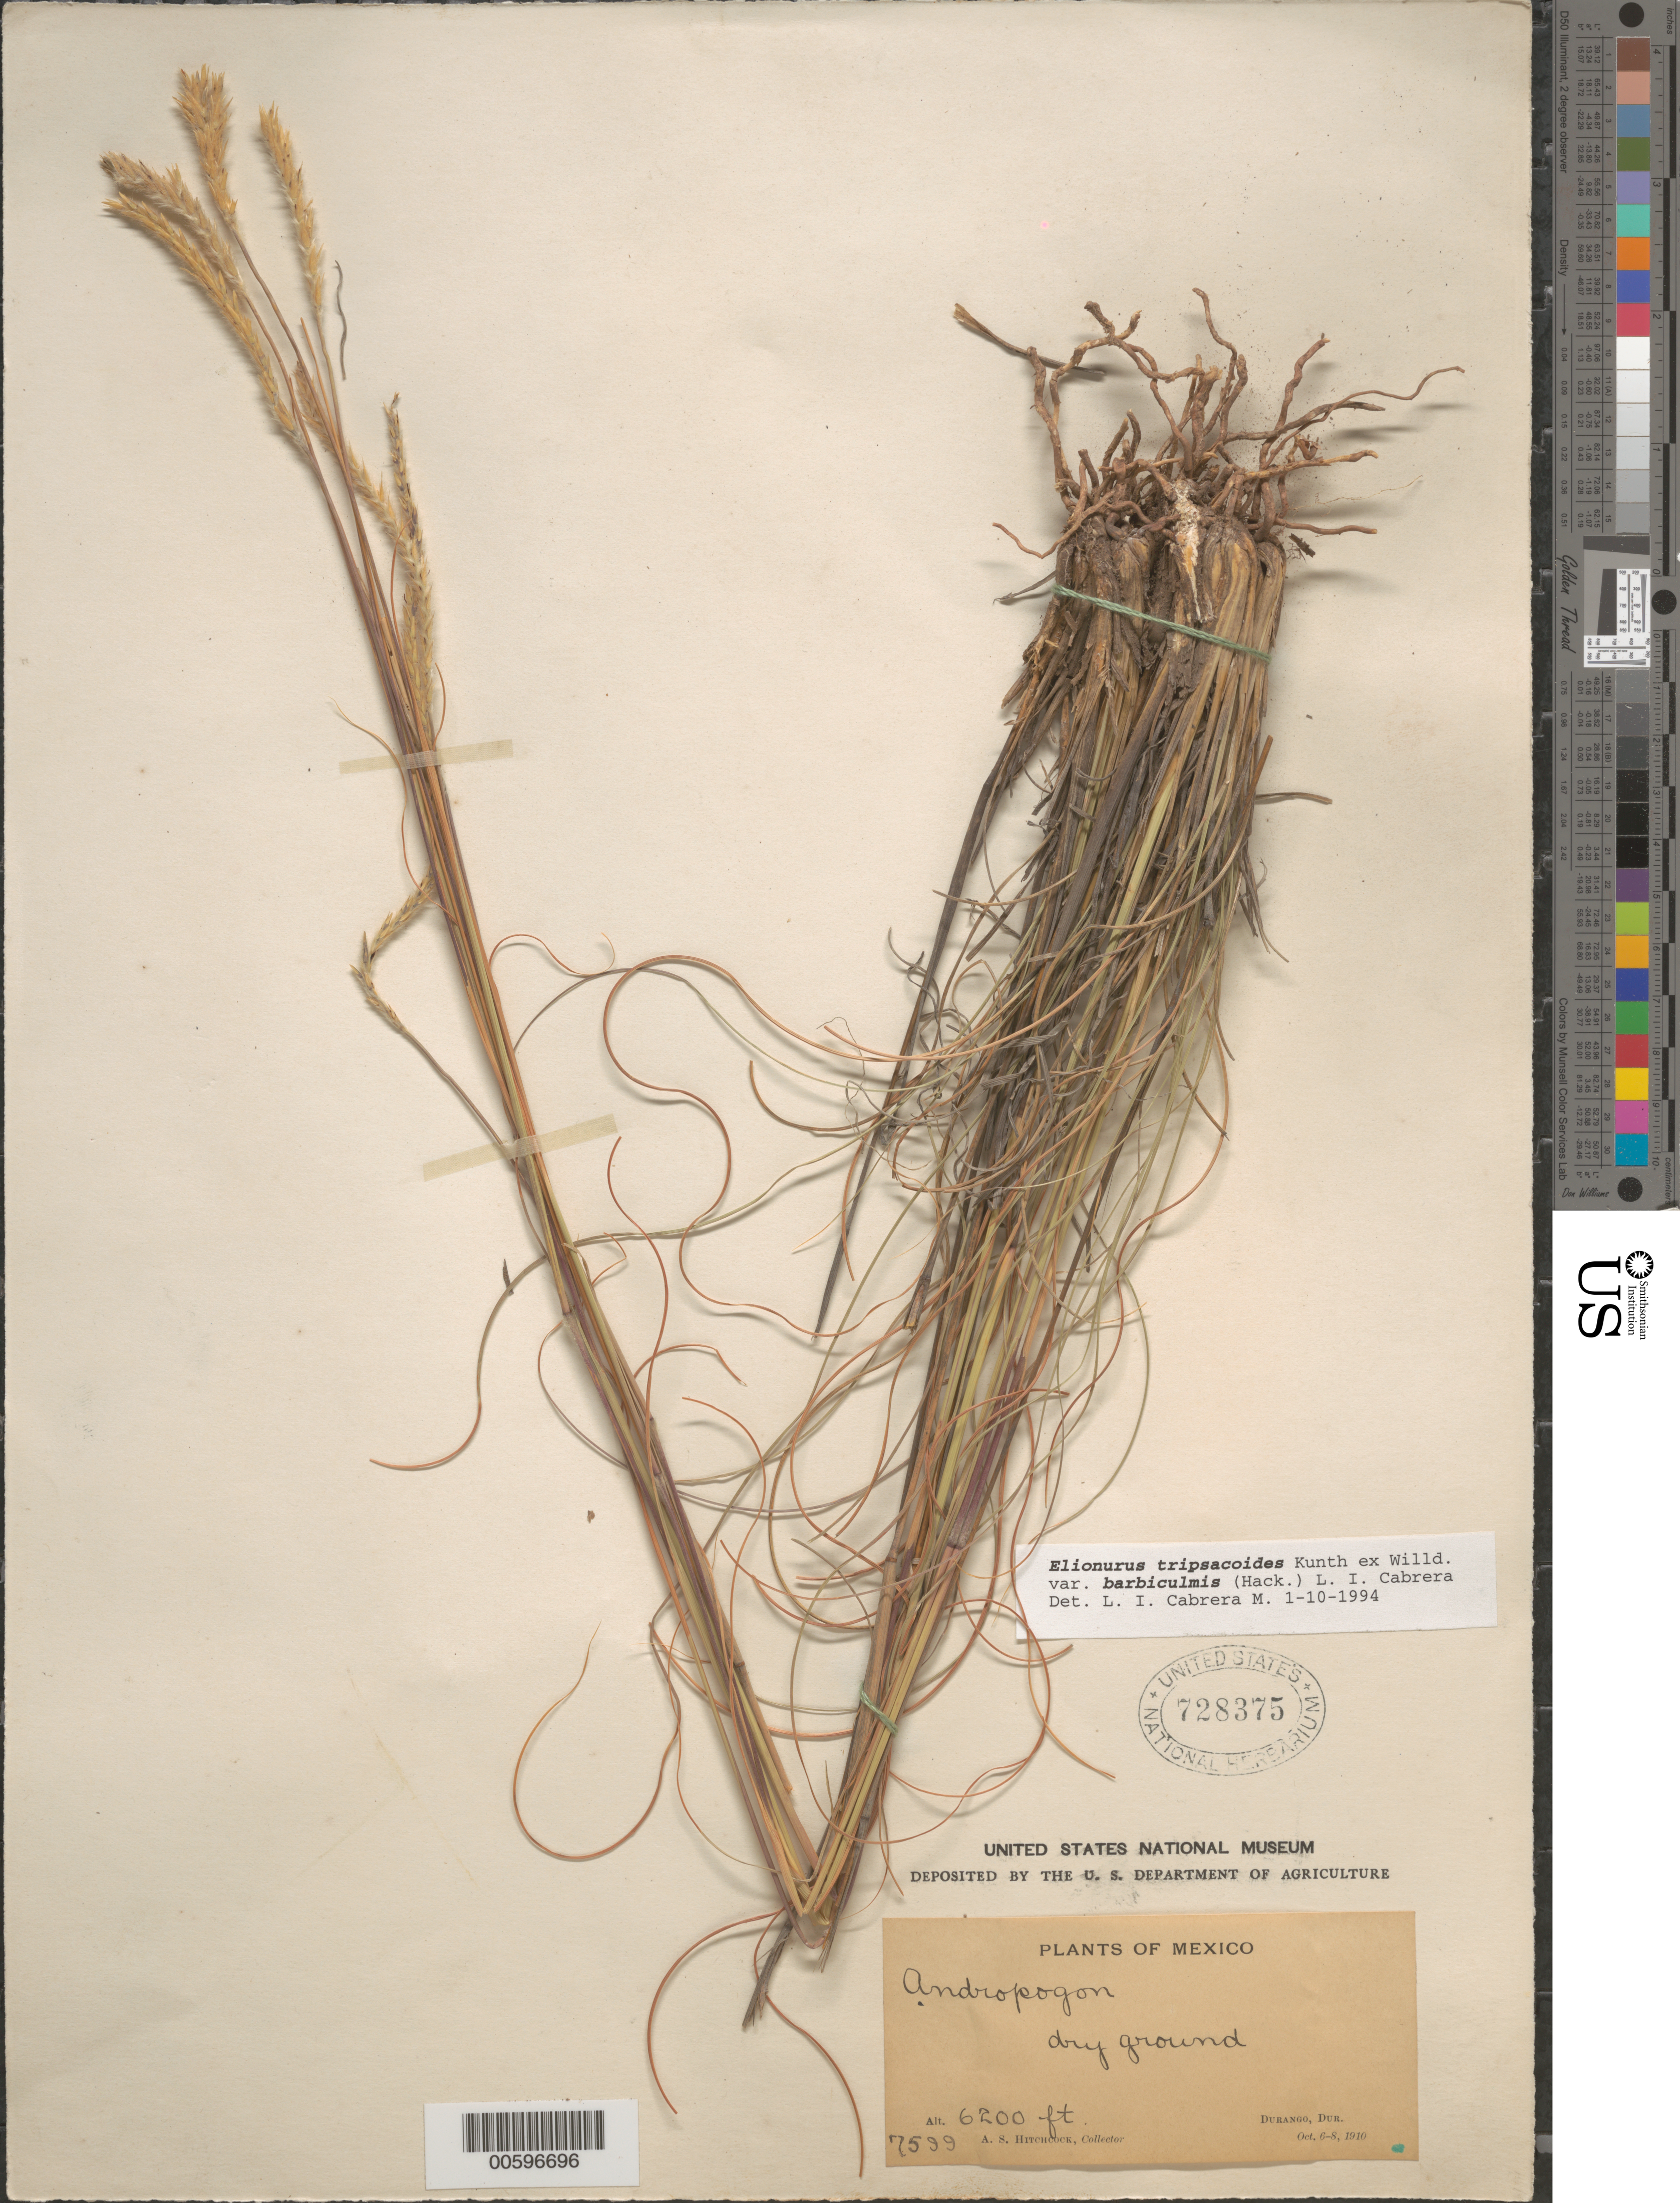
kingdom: Plantae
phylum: Tracheophyta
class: Liliopsida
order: Poales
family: Poaceae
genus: Elionurus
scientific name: Elionurus tripsacoides var. barbiculmis (Hack.) L.I. Cabrera & Dávila, comb. ined.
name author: (Hack.) L.I. Cabrera & Dávila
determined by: Cabrera M., L. I.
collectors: A. S. Hitchcock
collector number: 7599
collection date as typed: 6 Oct 1910 to 8 Oct 1910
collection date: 1910-10-06/1910-10-08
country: Mexico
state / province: Durango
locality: Durango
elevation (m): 1890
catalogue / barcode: US 728375